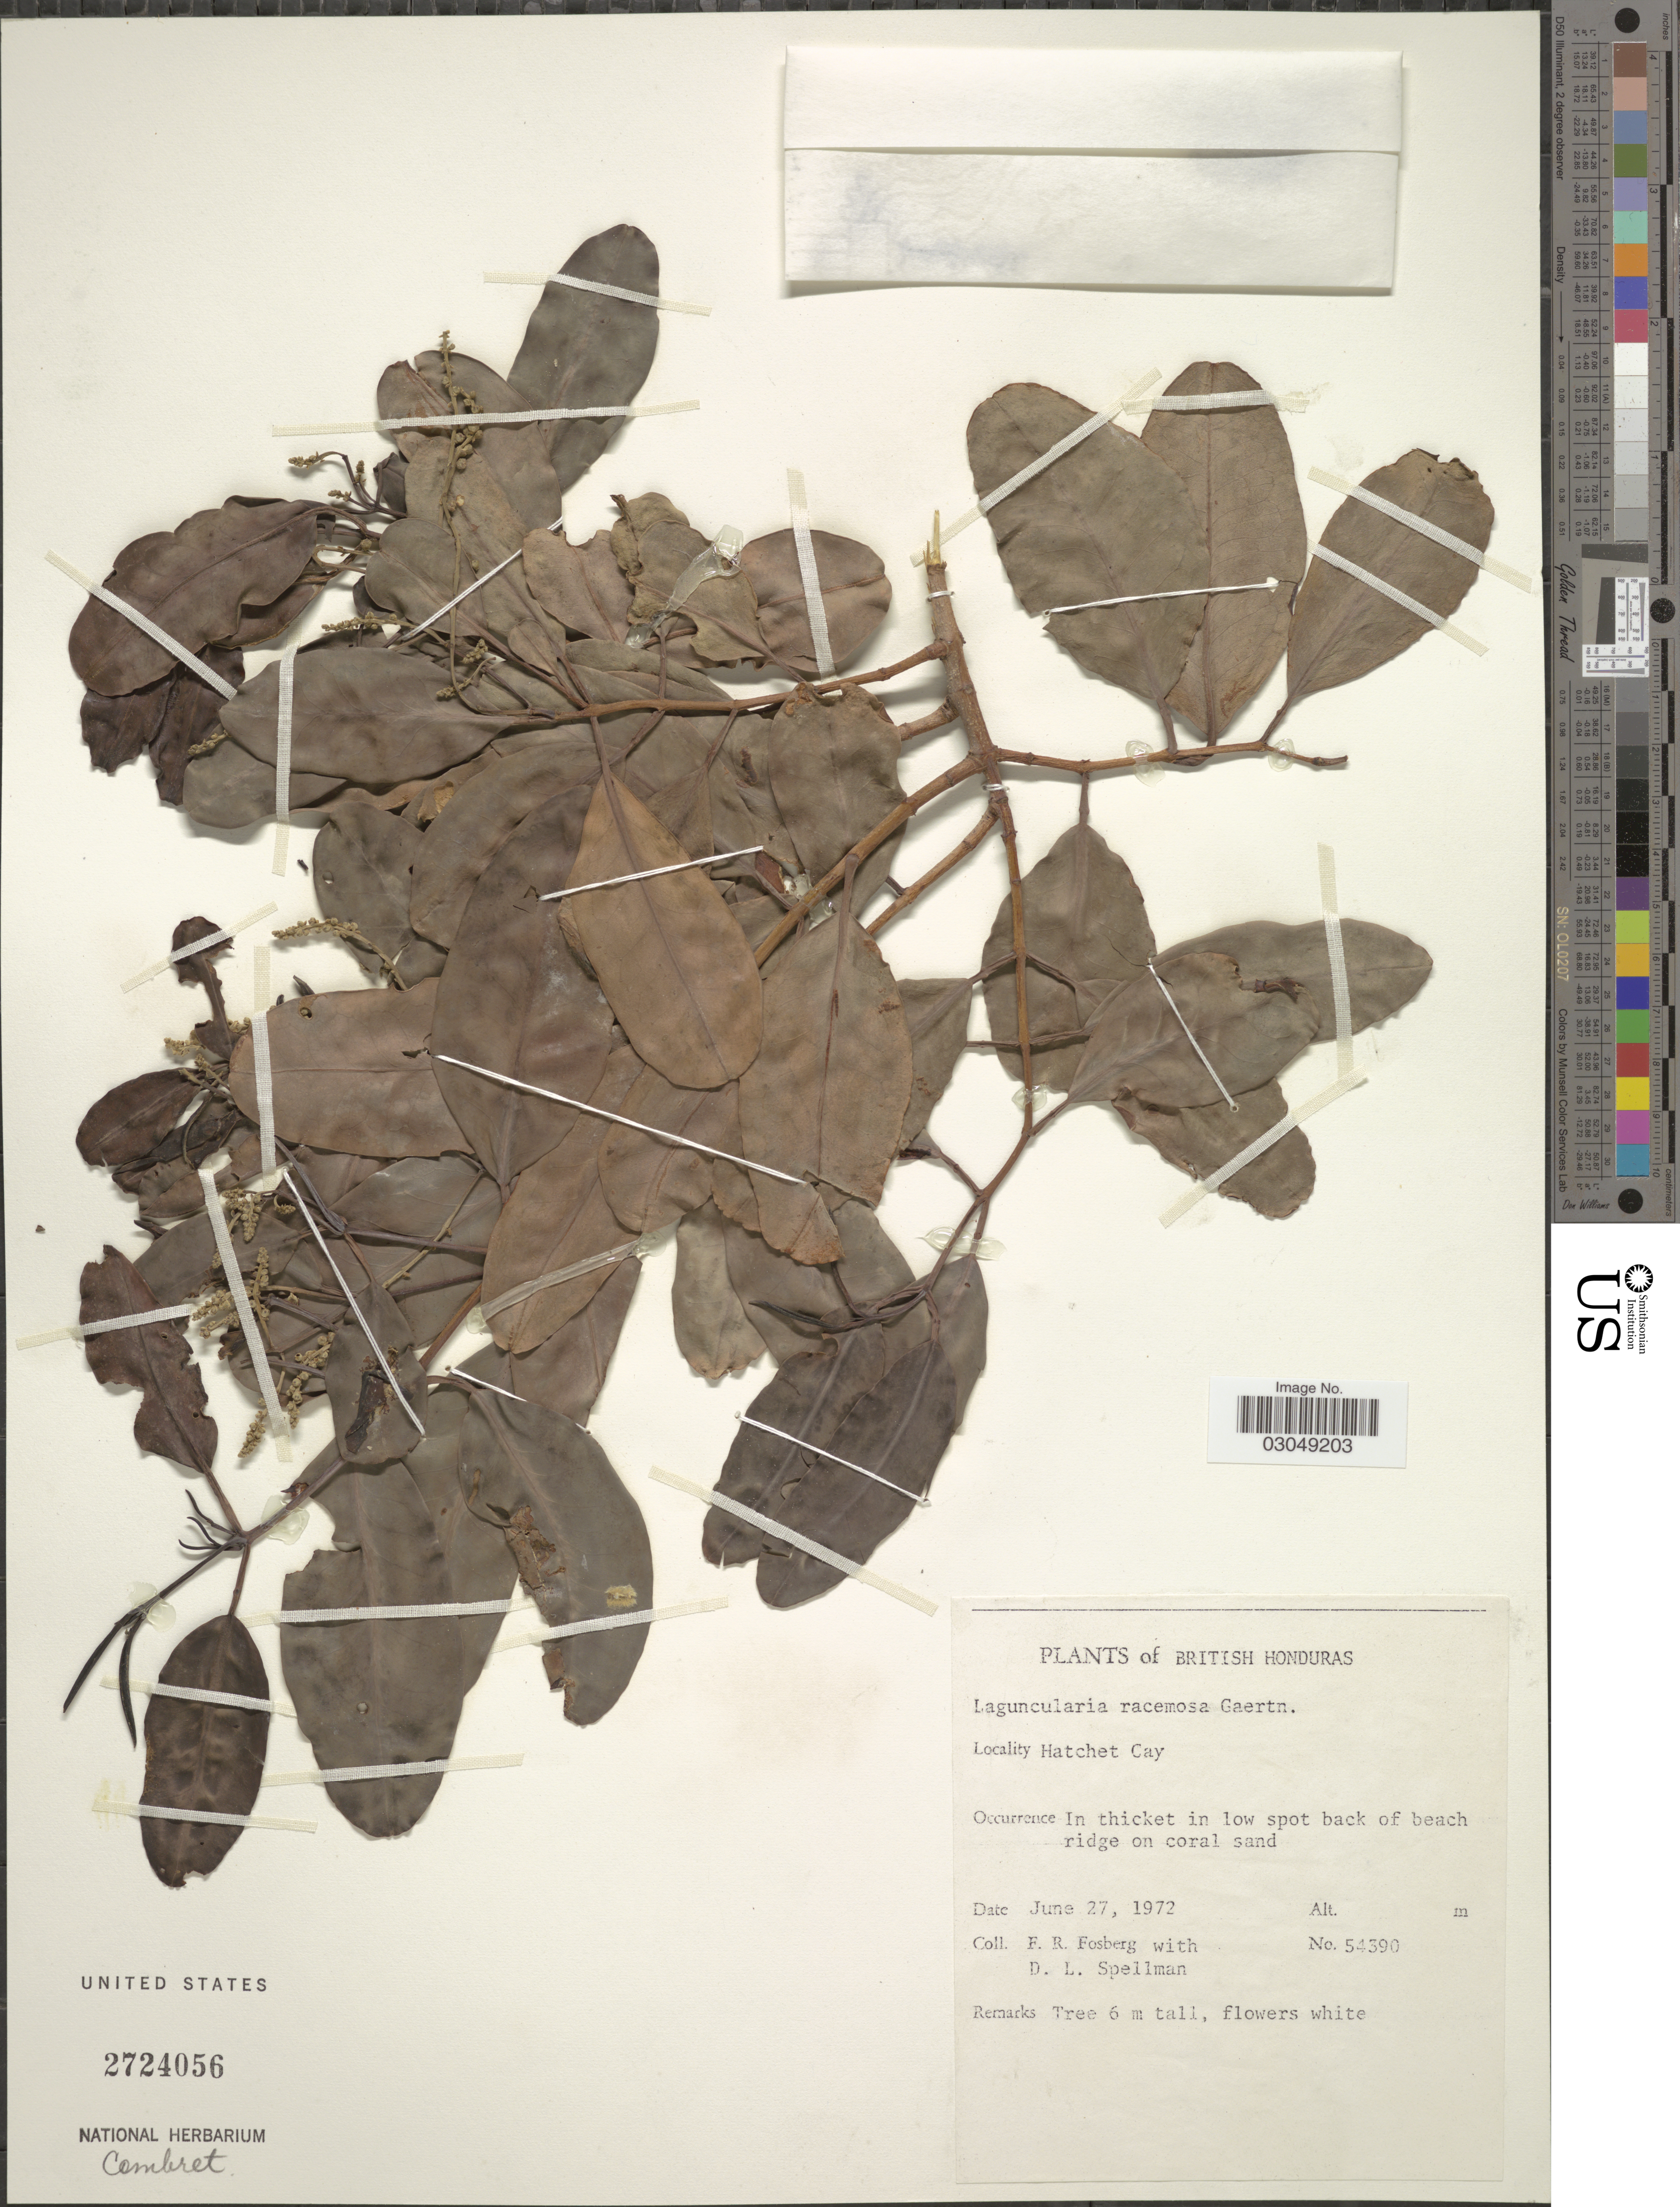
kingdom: Plantae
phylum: Tracheophyta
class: Magnoliopsida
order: Myrtales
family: Combretaceae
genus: Laguncularia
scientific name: Laguncularia racemosa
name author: (L.) C.F. Gaertn.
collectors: F. R. Fosberg & D. L. Spellman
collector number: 54390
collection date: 1972-06-27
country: Belize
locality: British Honduras. Hatchet Cay.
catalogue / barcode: US 2724056